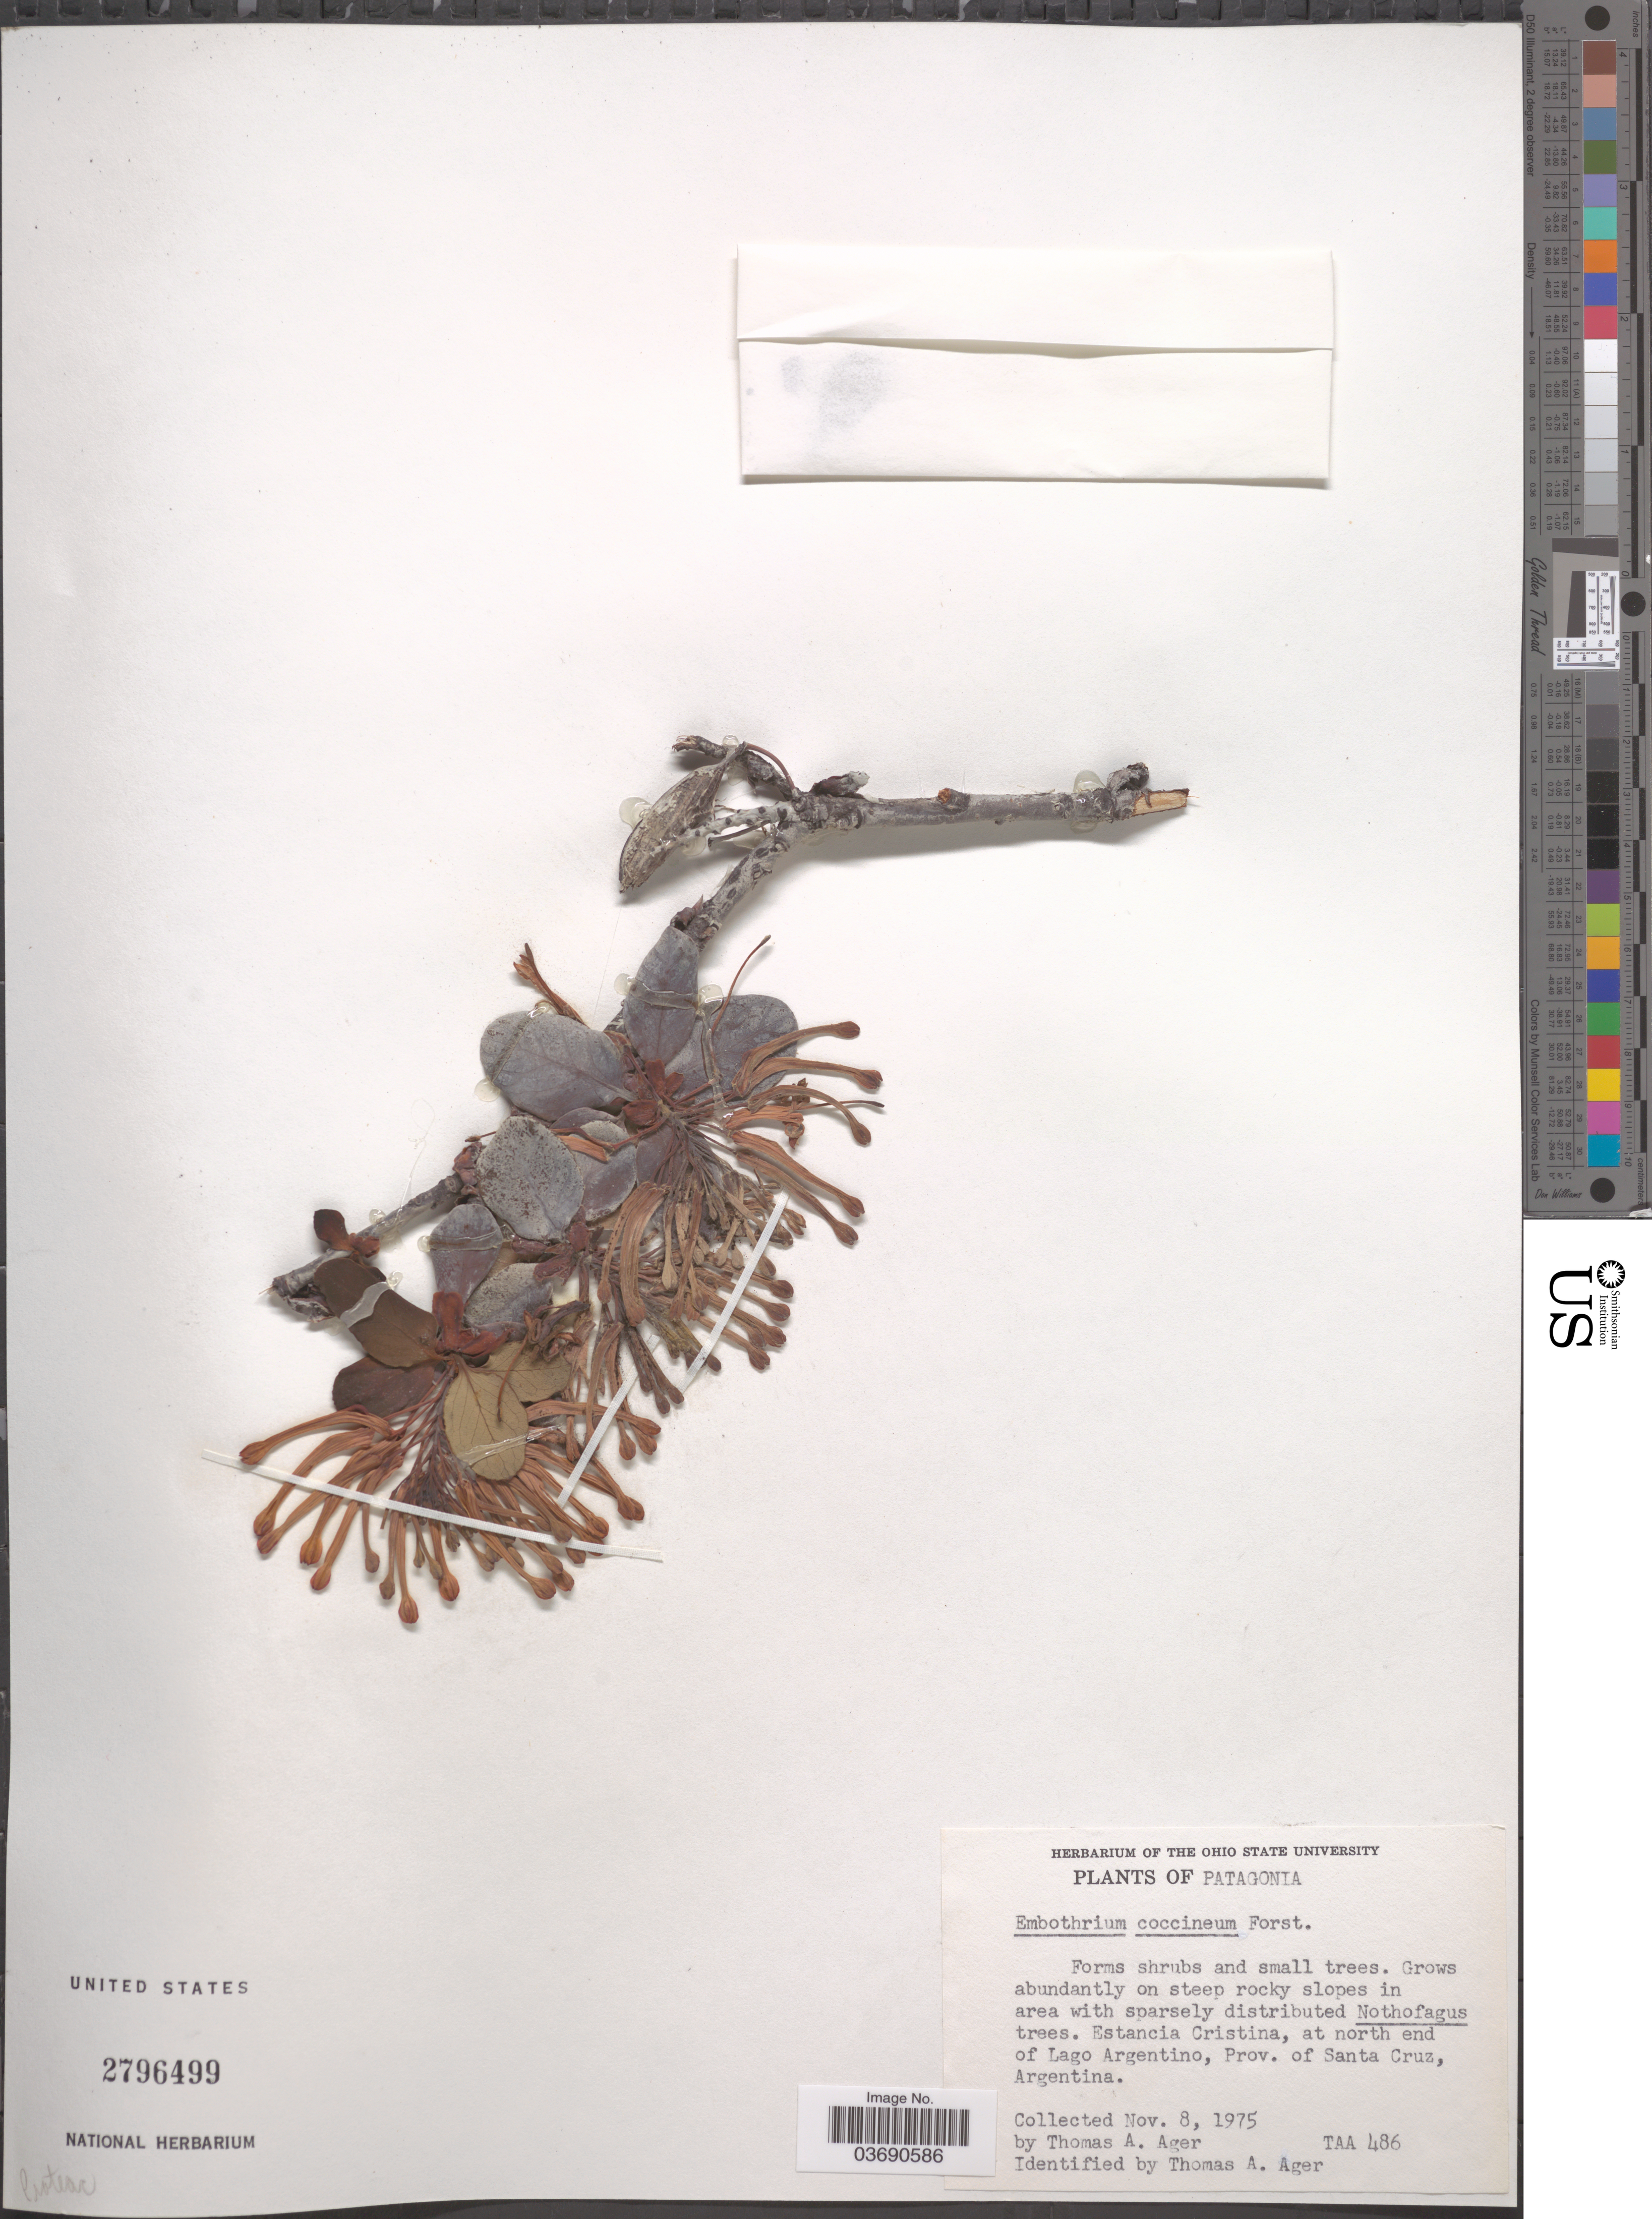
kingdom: Plantae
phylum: Tracheophyta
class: Magnoliopsida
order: Proteales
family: Proteaceae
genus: Embothrium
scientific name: Embothrium coccineum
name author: J.R. Forst. & G. Forst.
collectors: T. A. Ager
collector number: TAA 486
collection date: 1975-11-08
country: Argentina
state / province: Santa Cruz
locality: Patagonia. Estancia Cristina, at north end of lago Argentino.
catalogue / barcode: US 2796499